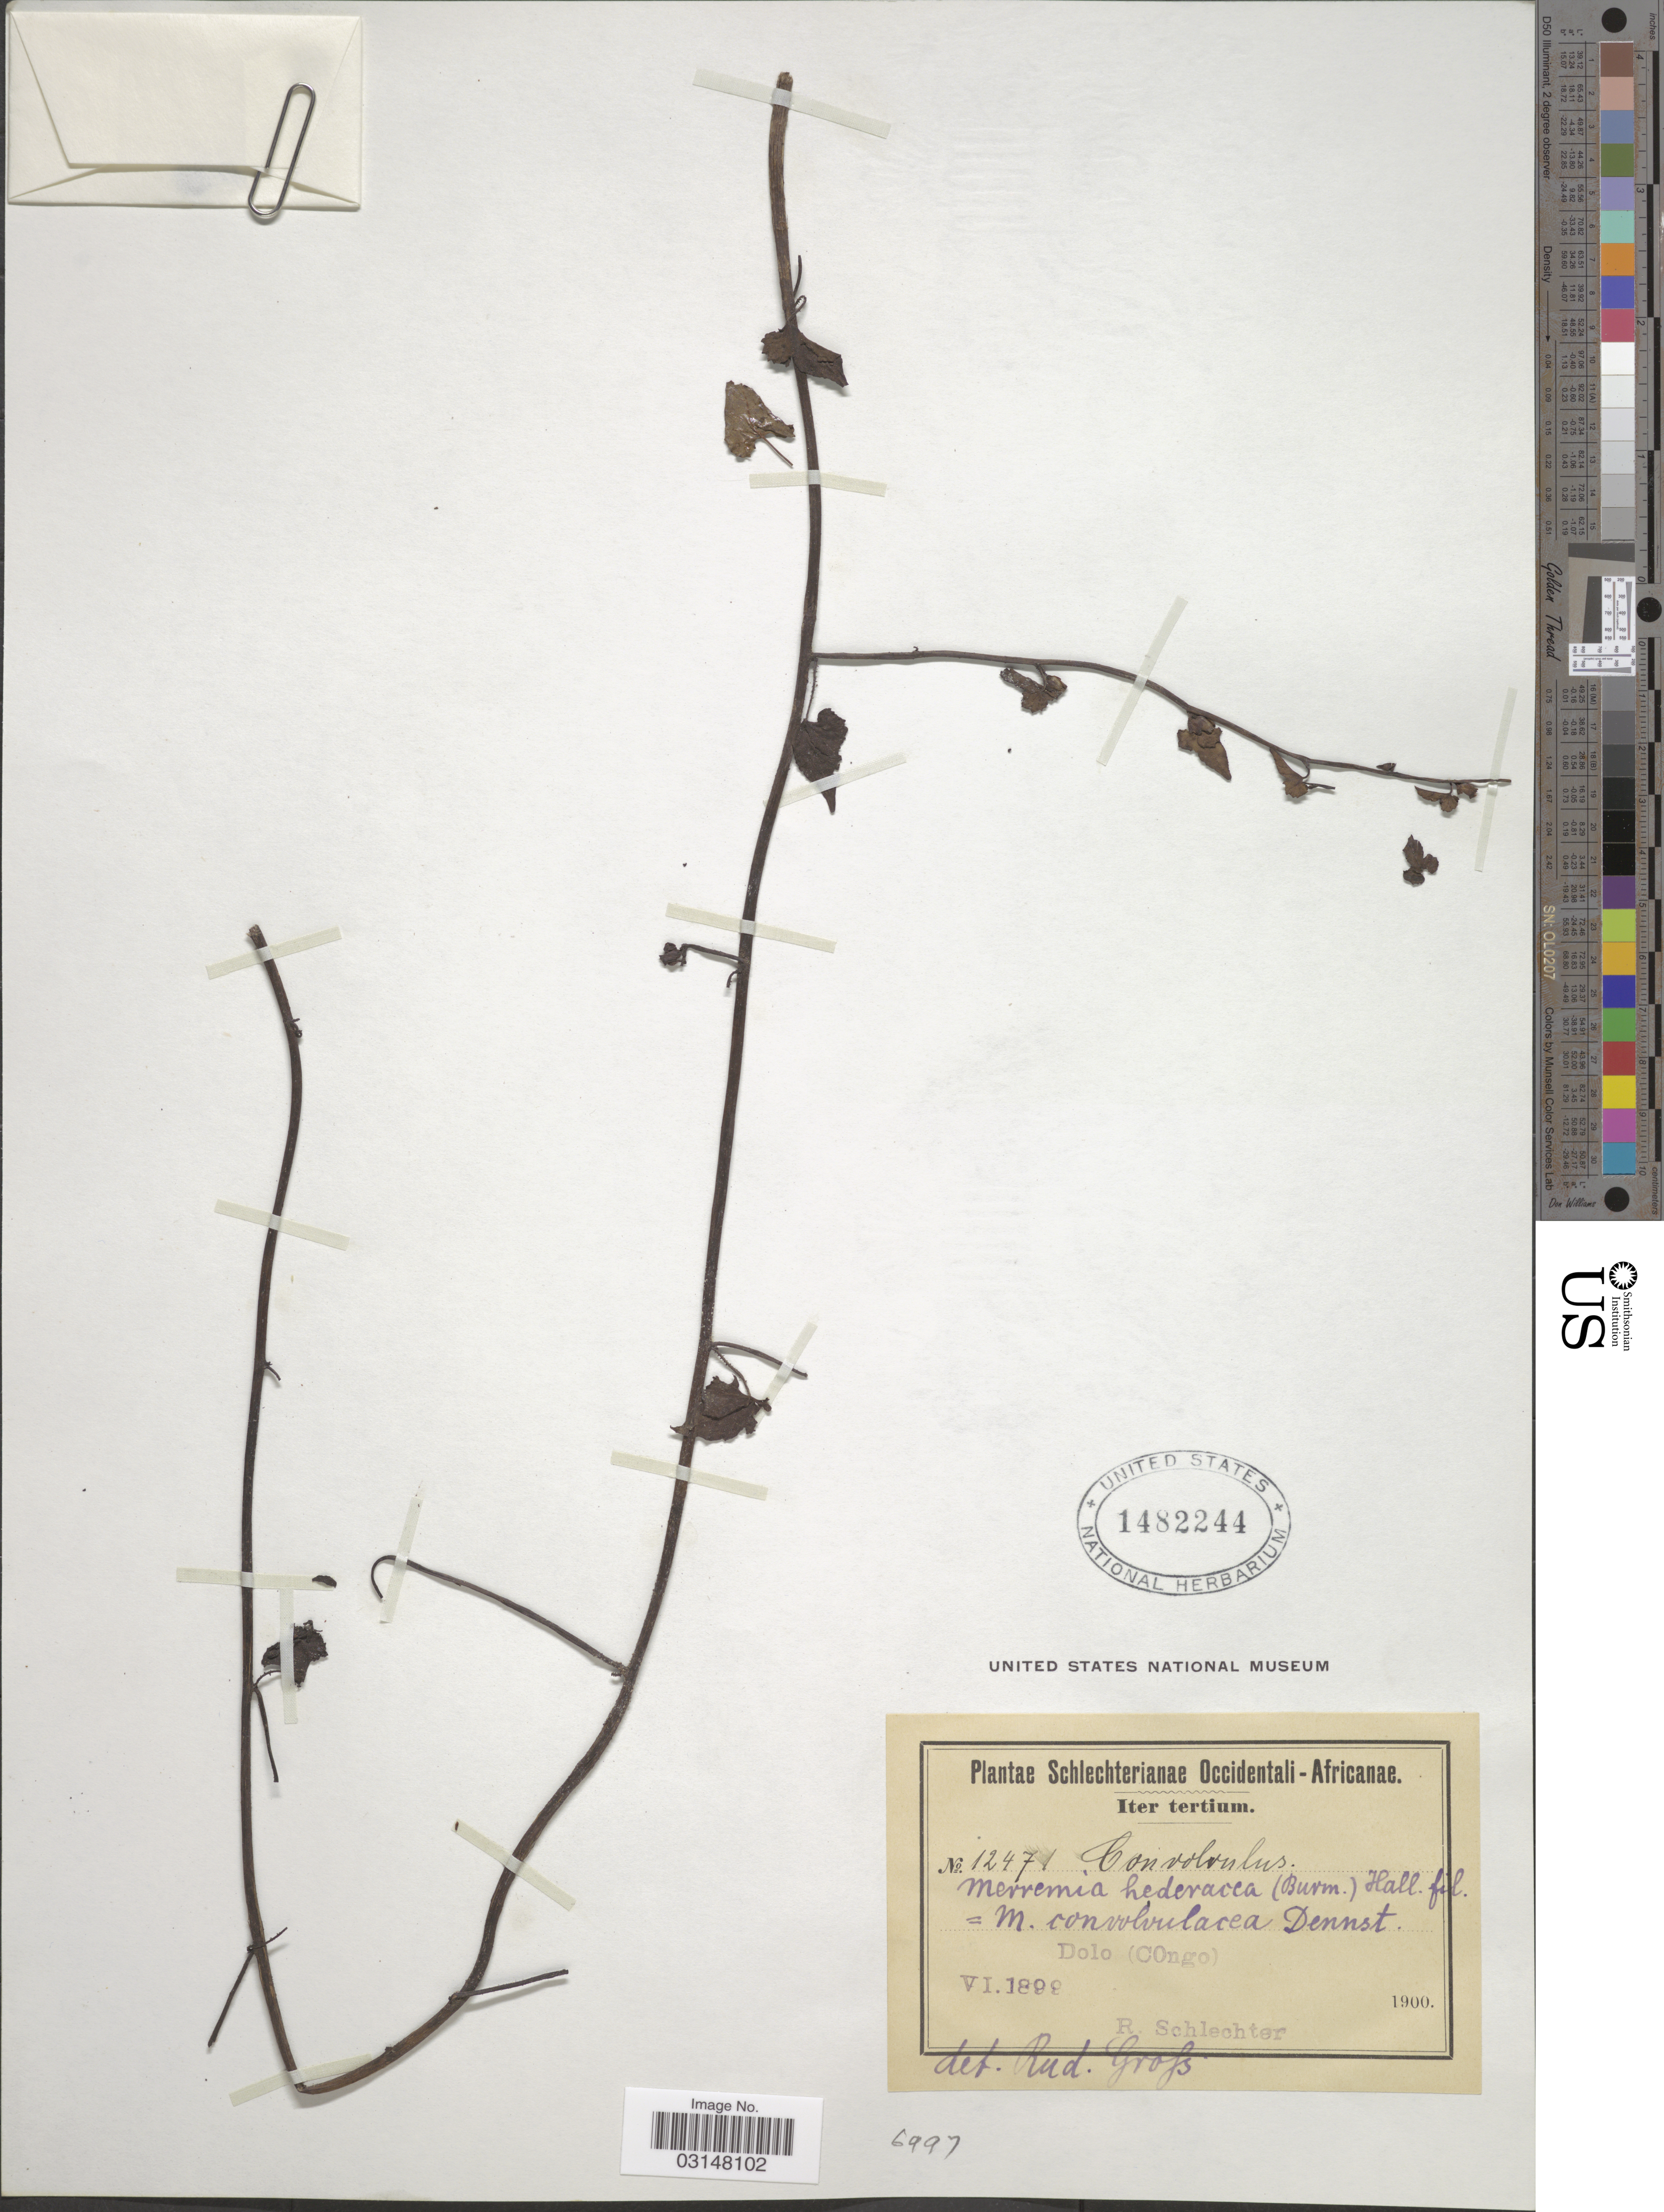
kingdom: Plantae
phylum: Tracheophyta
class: Magnoliopsida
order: Solanales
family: Convolvulaceae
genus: Merremia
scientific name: Merremia hederacea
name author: (Burm. f.) Hallier f.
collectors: F. R. R. Schlechter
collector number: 12471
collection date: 1899-06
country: Congo, Democratic Republic of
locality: Dolo (Congo).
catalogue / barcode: US 1482244